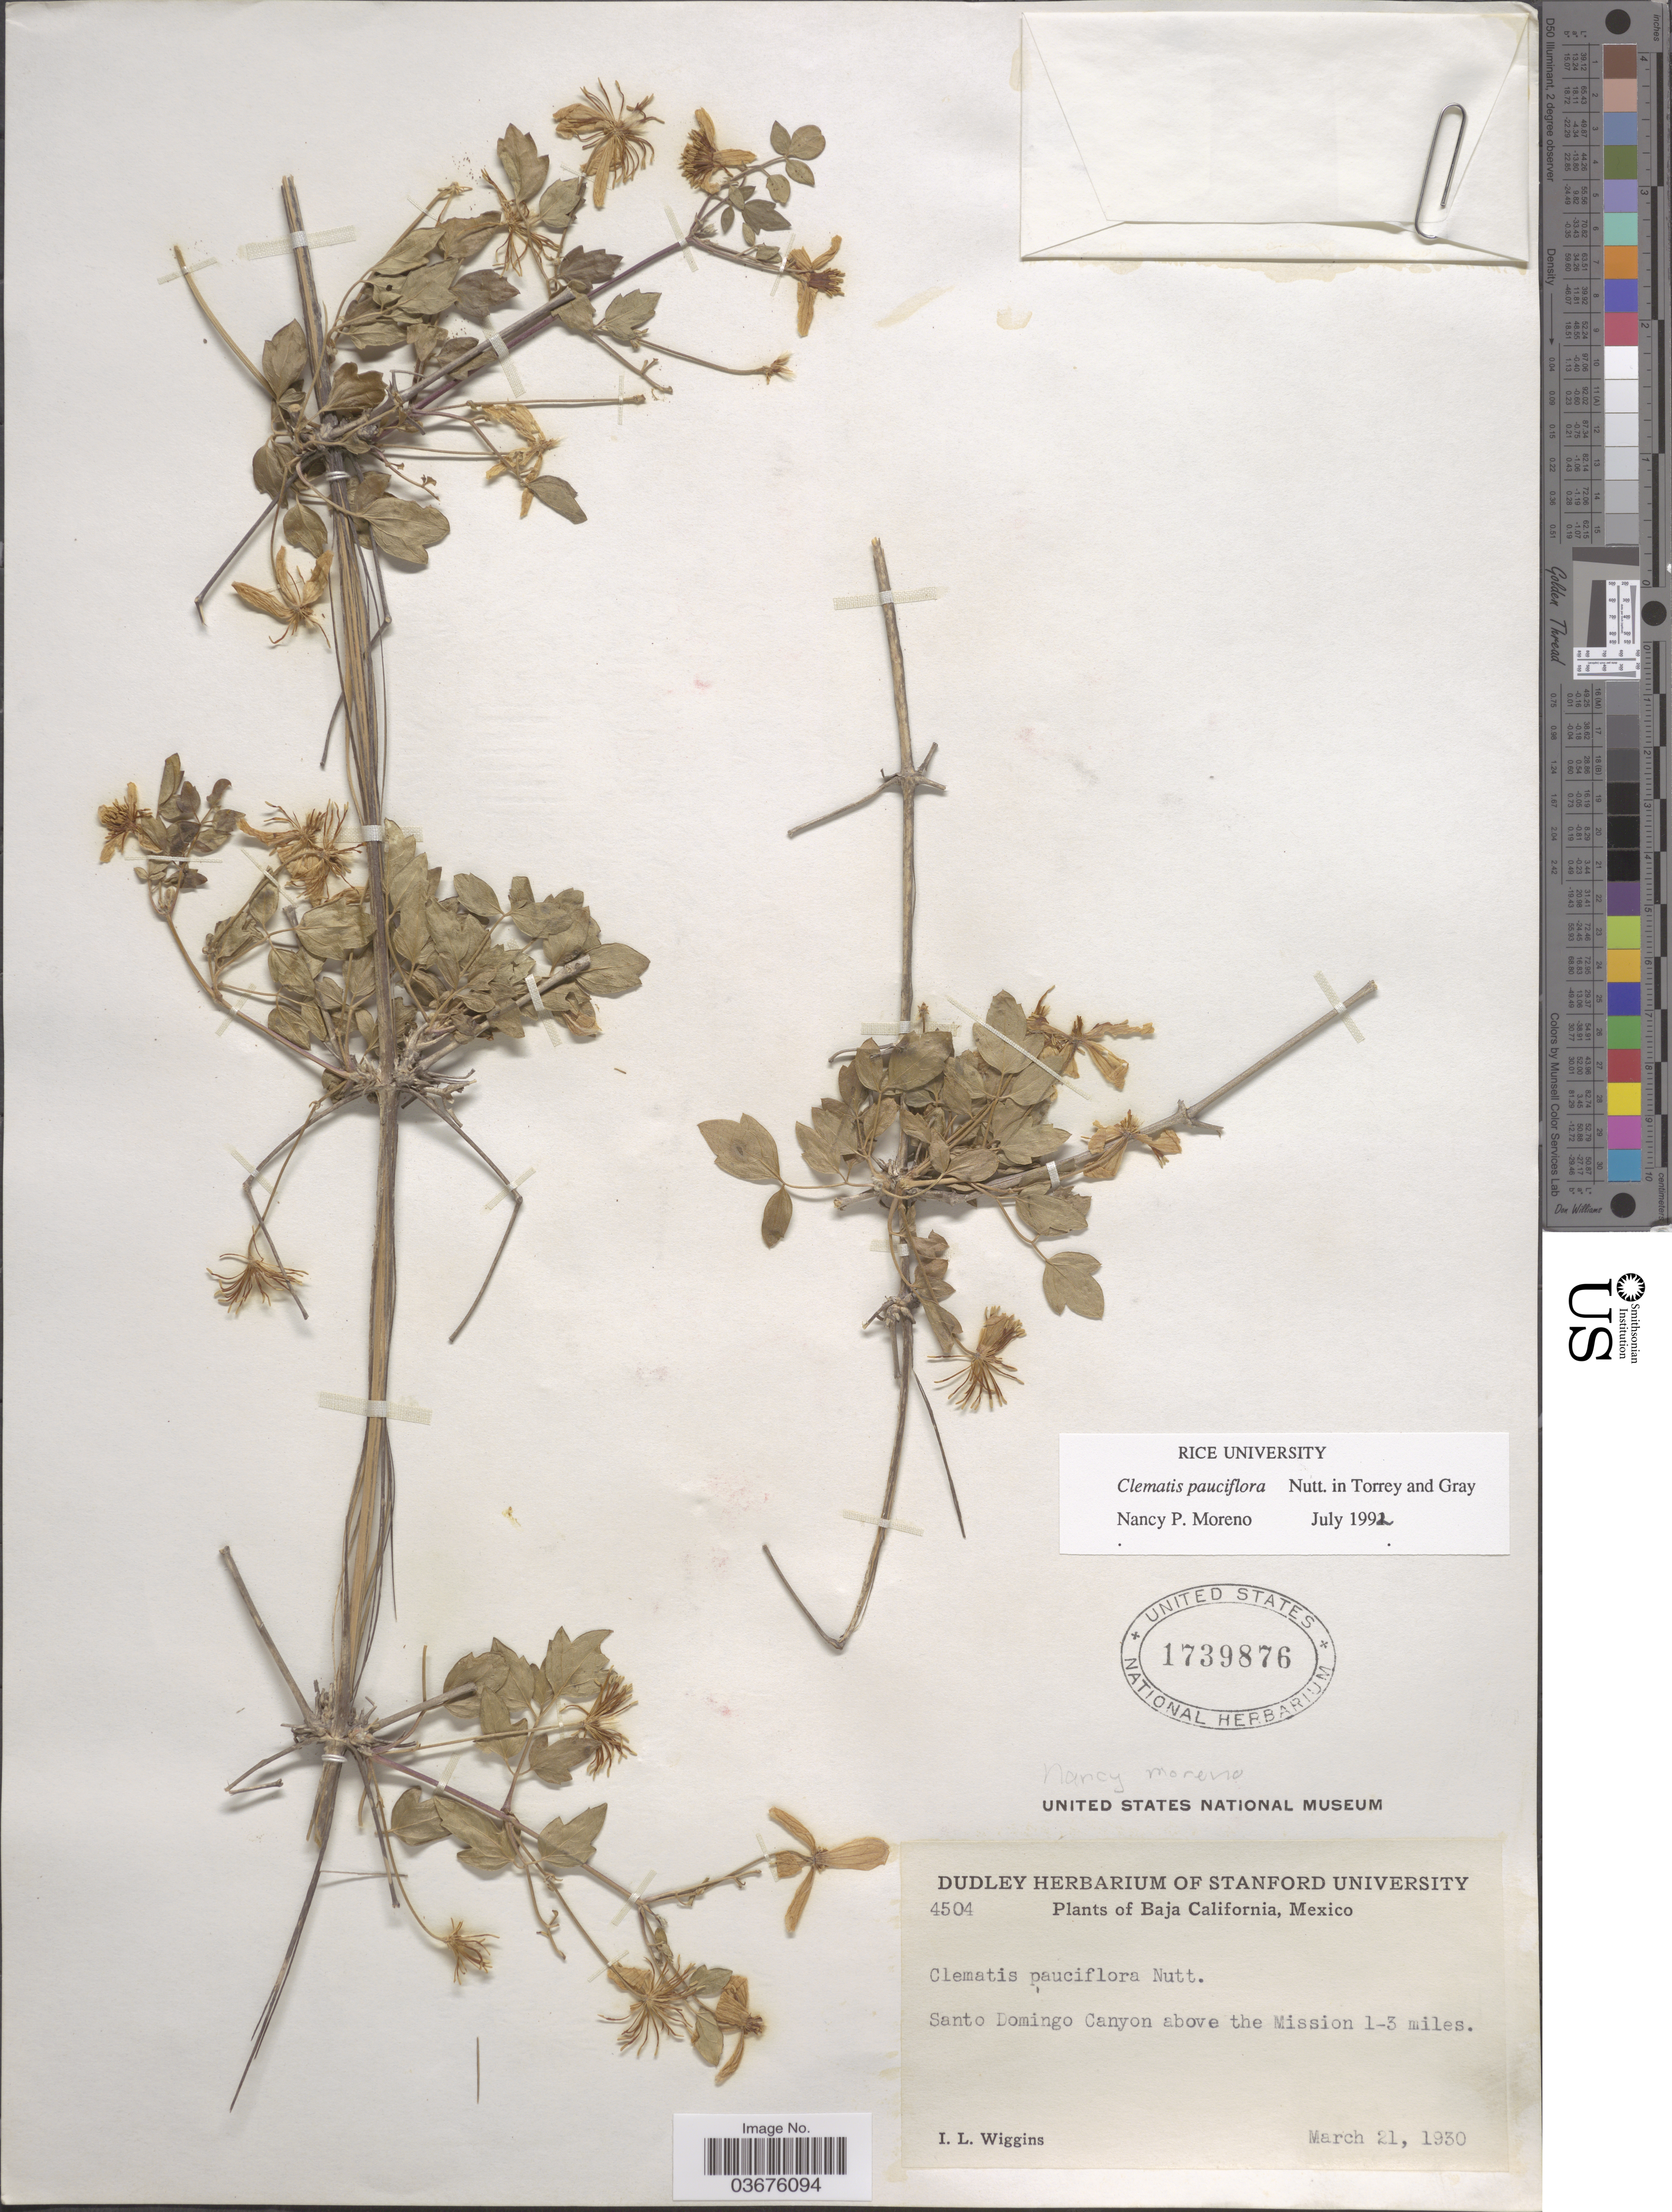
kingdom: Plantae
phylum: Tracheophyta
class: Magnoliopsida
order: Ranunculales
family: Ranunculaceae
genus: Clematis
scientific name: Clematis pauciflora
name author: Nutt. ex Torr. & A. Gray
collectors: I. L. Wiggins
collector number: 4504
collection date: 1930-03-21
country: Mexico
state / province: Baja California Sur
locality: Santo Domingo Canyon above the Mission 1-3 miles.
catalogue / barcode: US 1739876